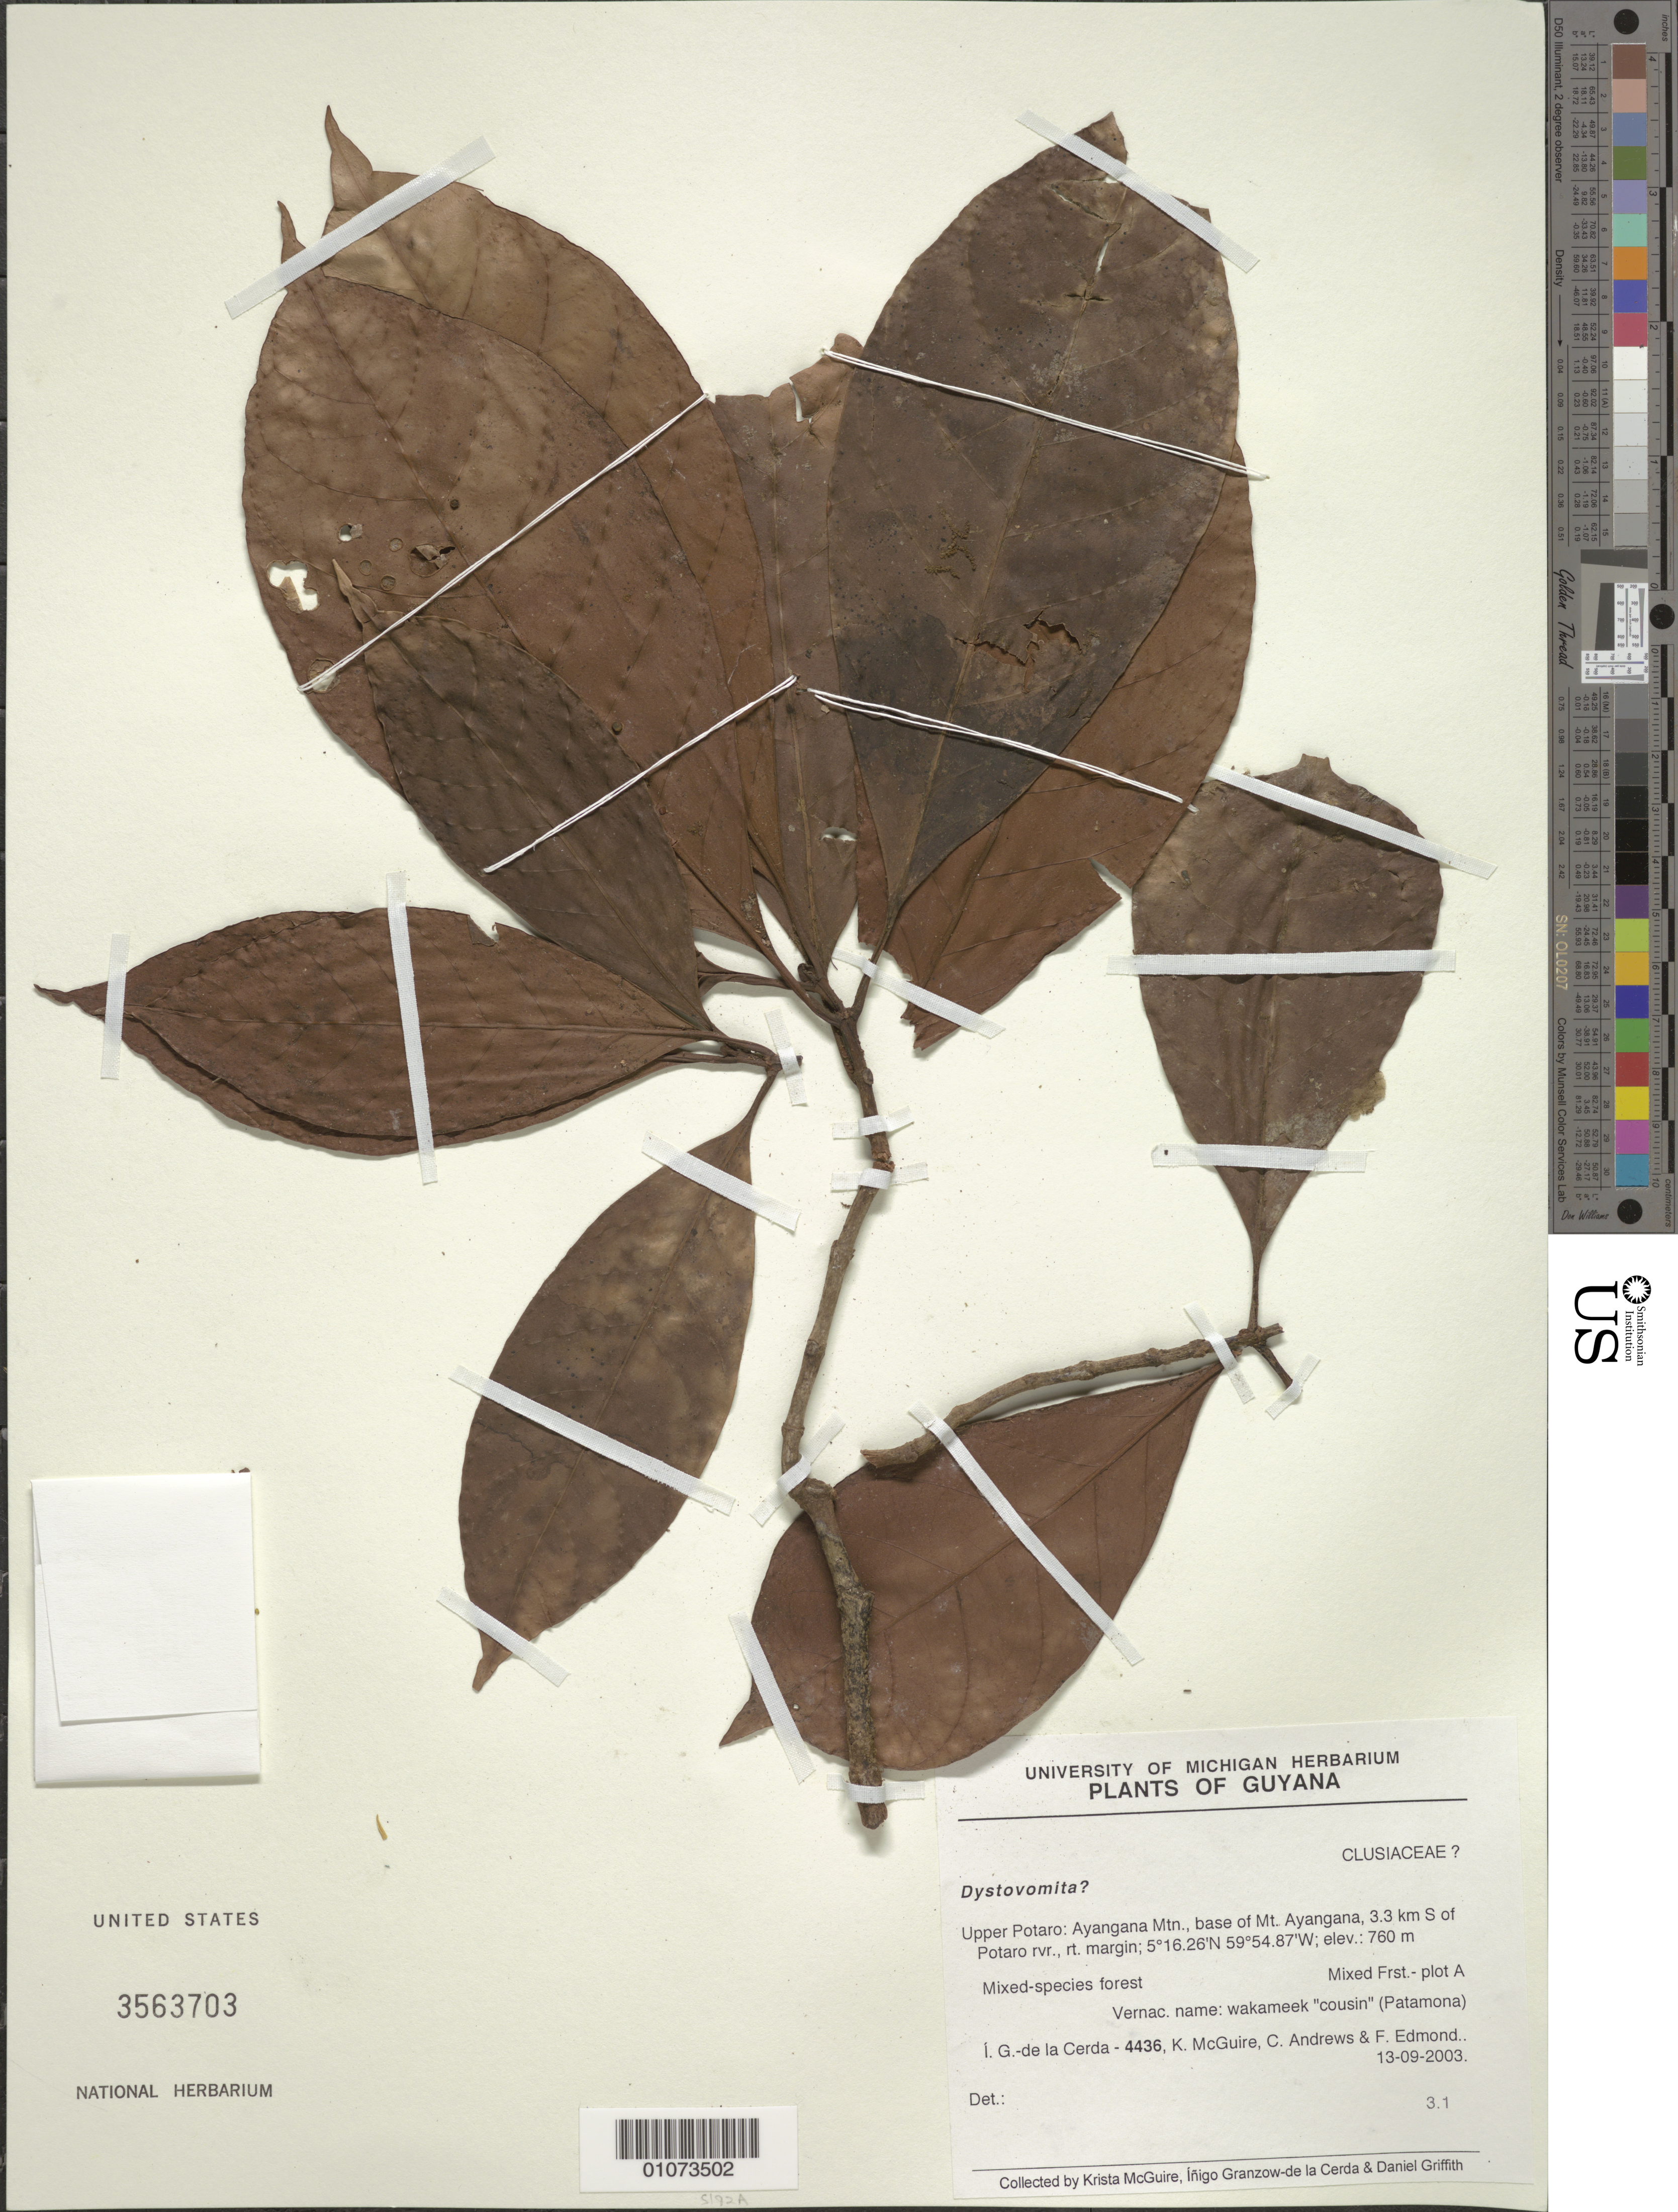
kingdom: Plantae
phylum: Tracheophyta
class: Magnoliopsida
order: Malpighiales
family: Clusiaceae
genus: Dystovomita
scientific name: Dystovomita sp.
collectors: I. de la Cerda, K. McGuire, C. Andrews & F. Edmond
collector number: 4436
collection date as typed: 13-Sep-03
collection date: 2003-09-13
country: Guyana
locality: Upper Potaro: Ayangana Mtn., base of Mt. Ayangana, 3.3 km S of Potaro River, rt margin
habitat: Mixed-species forest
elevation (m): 760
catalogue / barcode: US 3563703